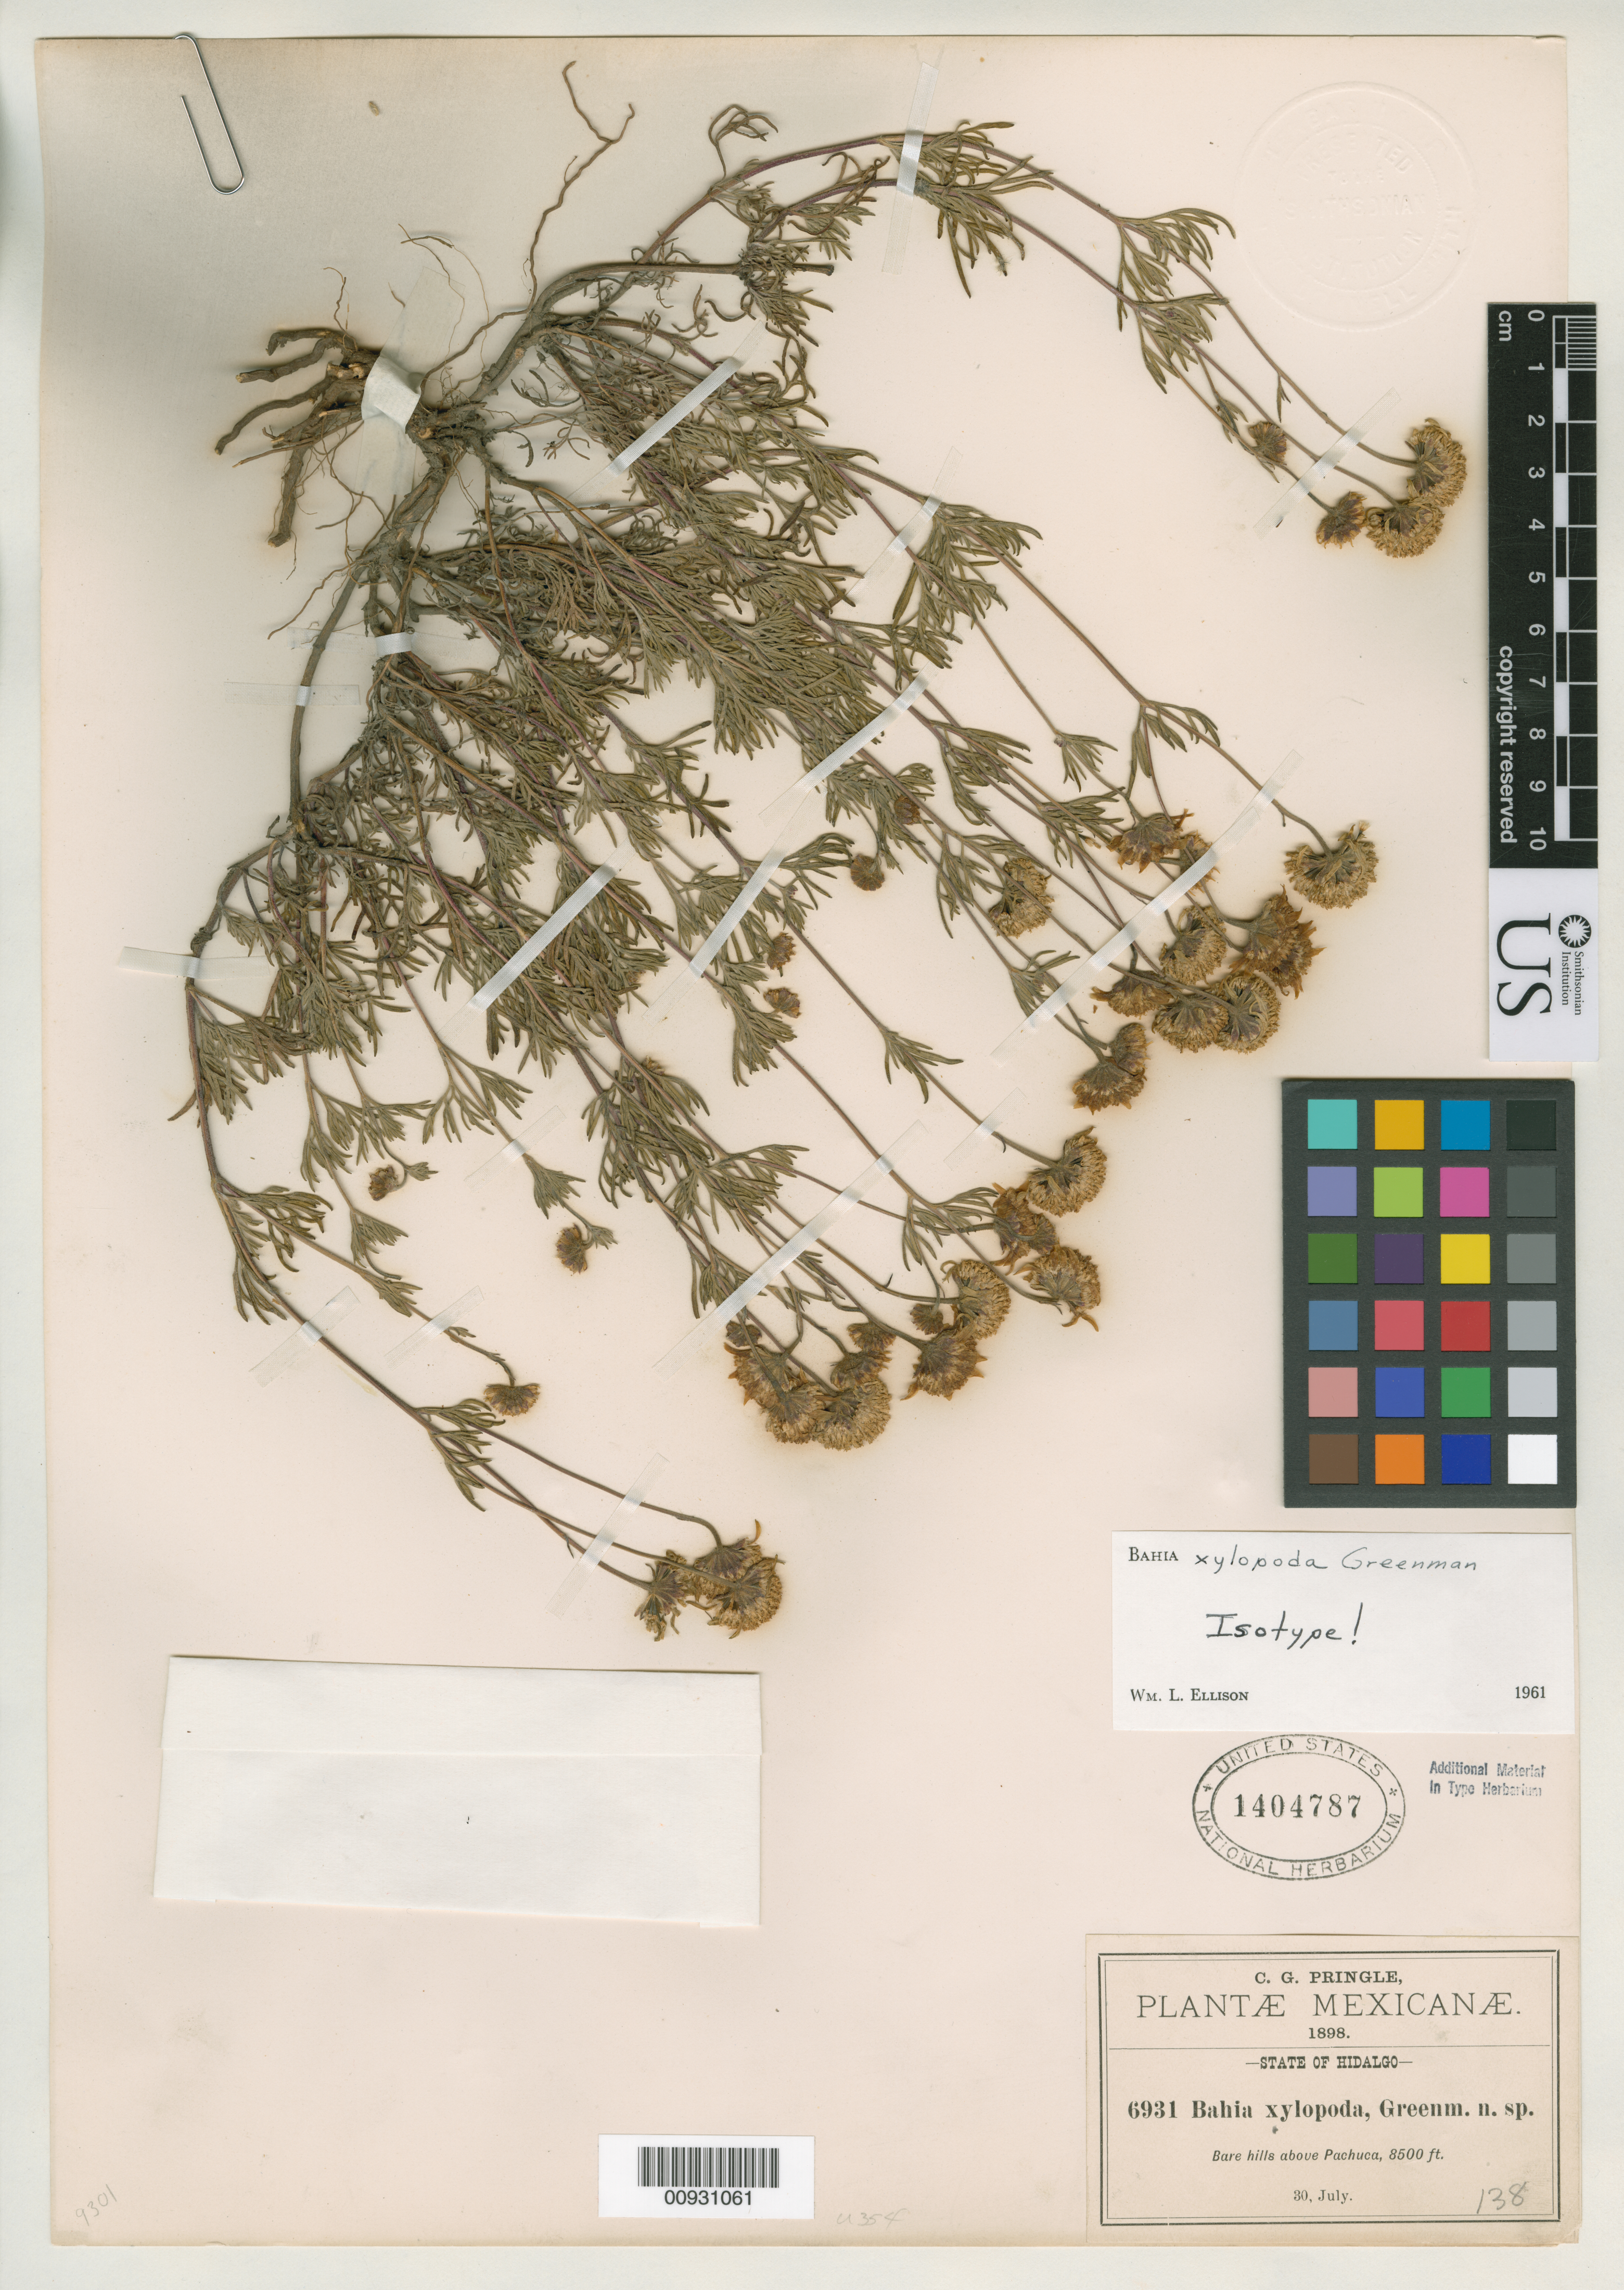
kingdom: Plantae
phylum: Tracheophyta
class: Magnoliopsida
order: Asterales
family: Asteraceae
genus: Bahia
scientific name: Bahia xylopoda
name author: Greenm.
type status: Isotype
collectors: C. G. Pringle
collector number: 6931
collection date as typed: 30 Jul 1898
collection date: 1898-07-30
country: Mexico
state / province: Hidalgo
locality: Pachuca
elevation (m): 2591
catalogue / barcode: US 1404787